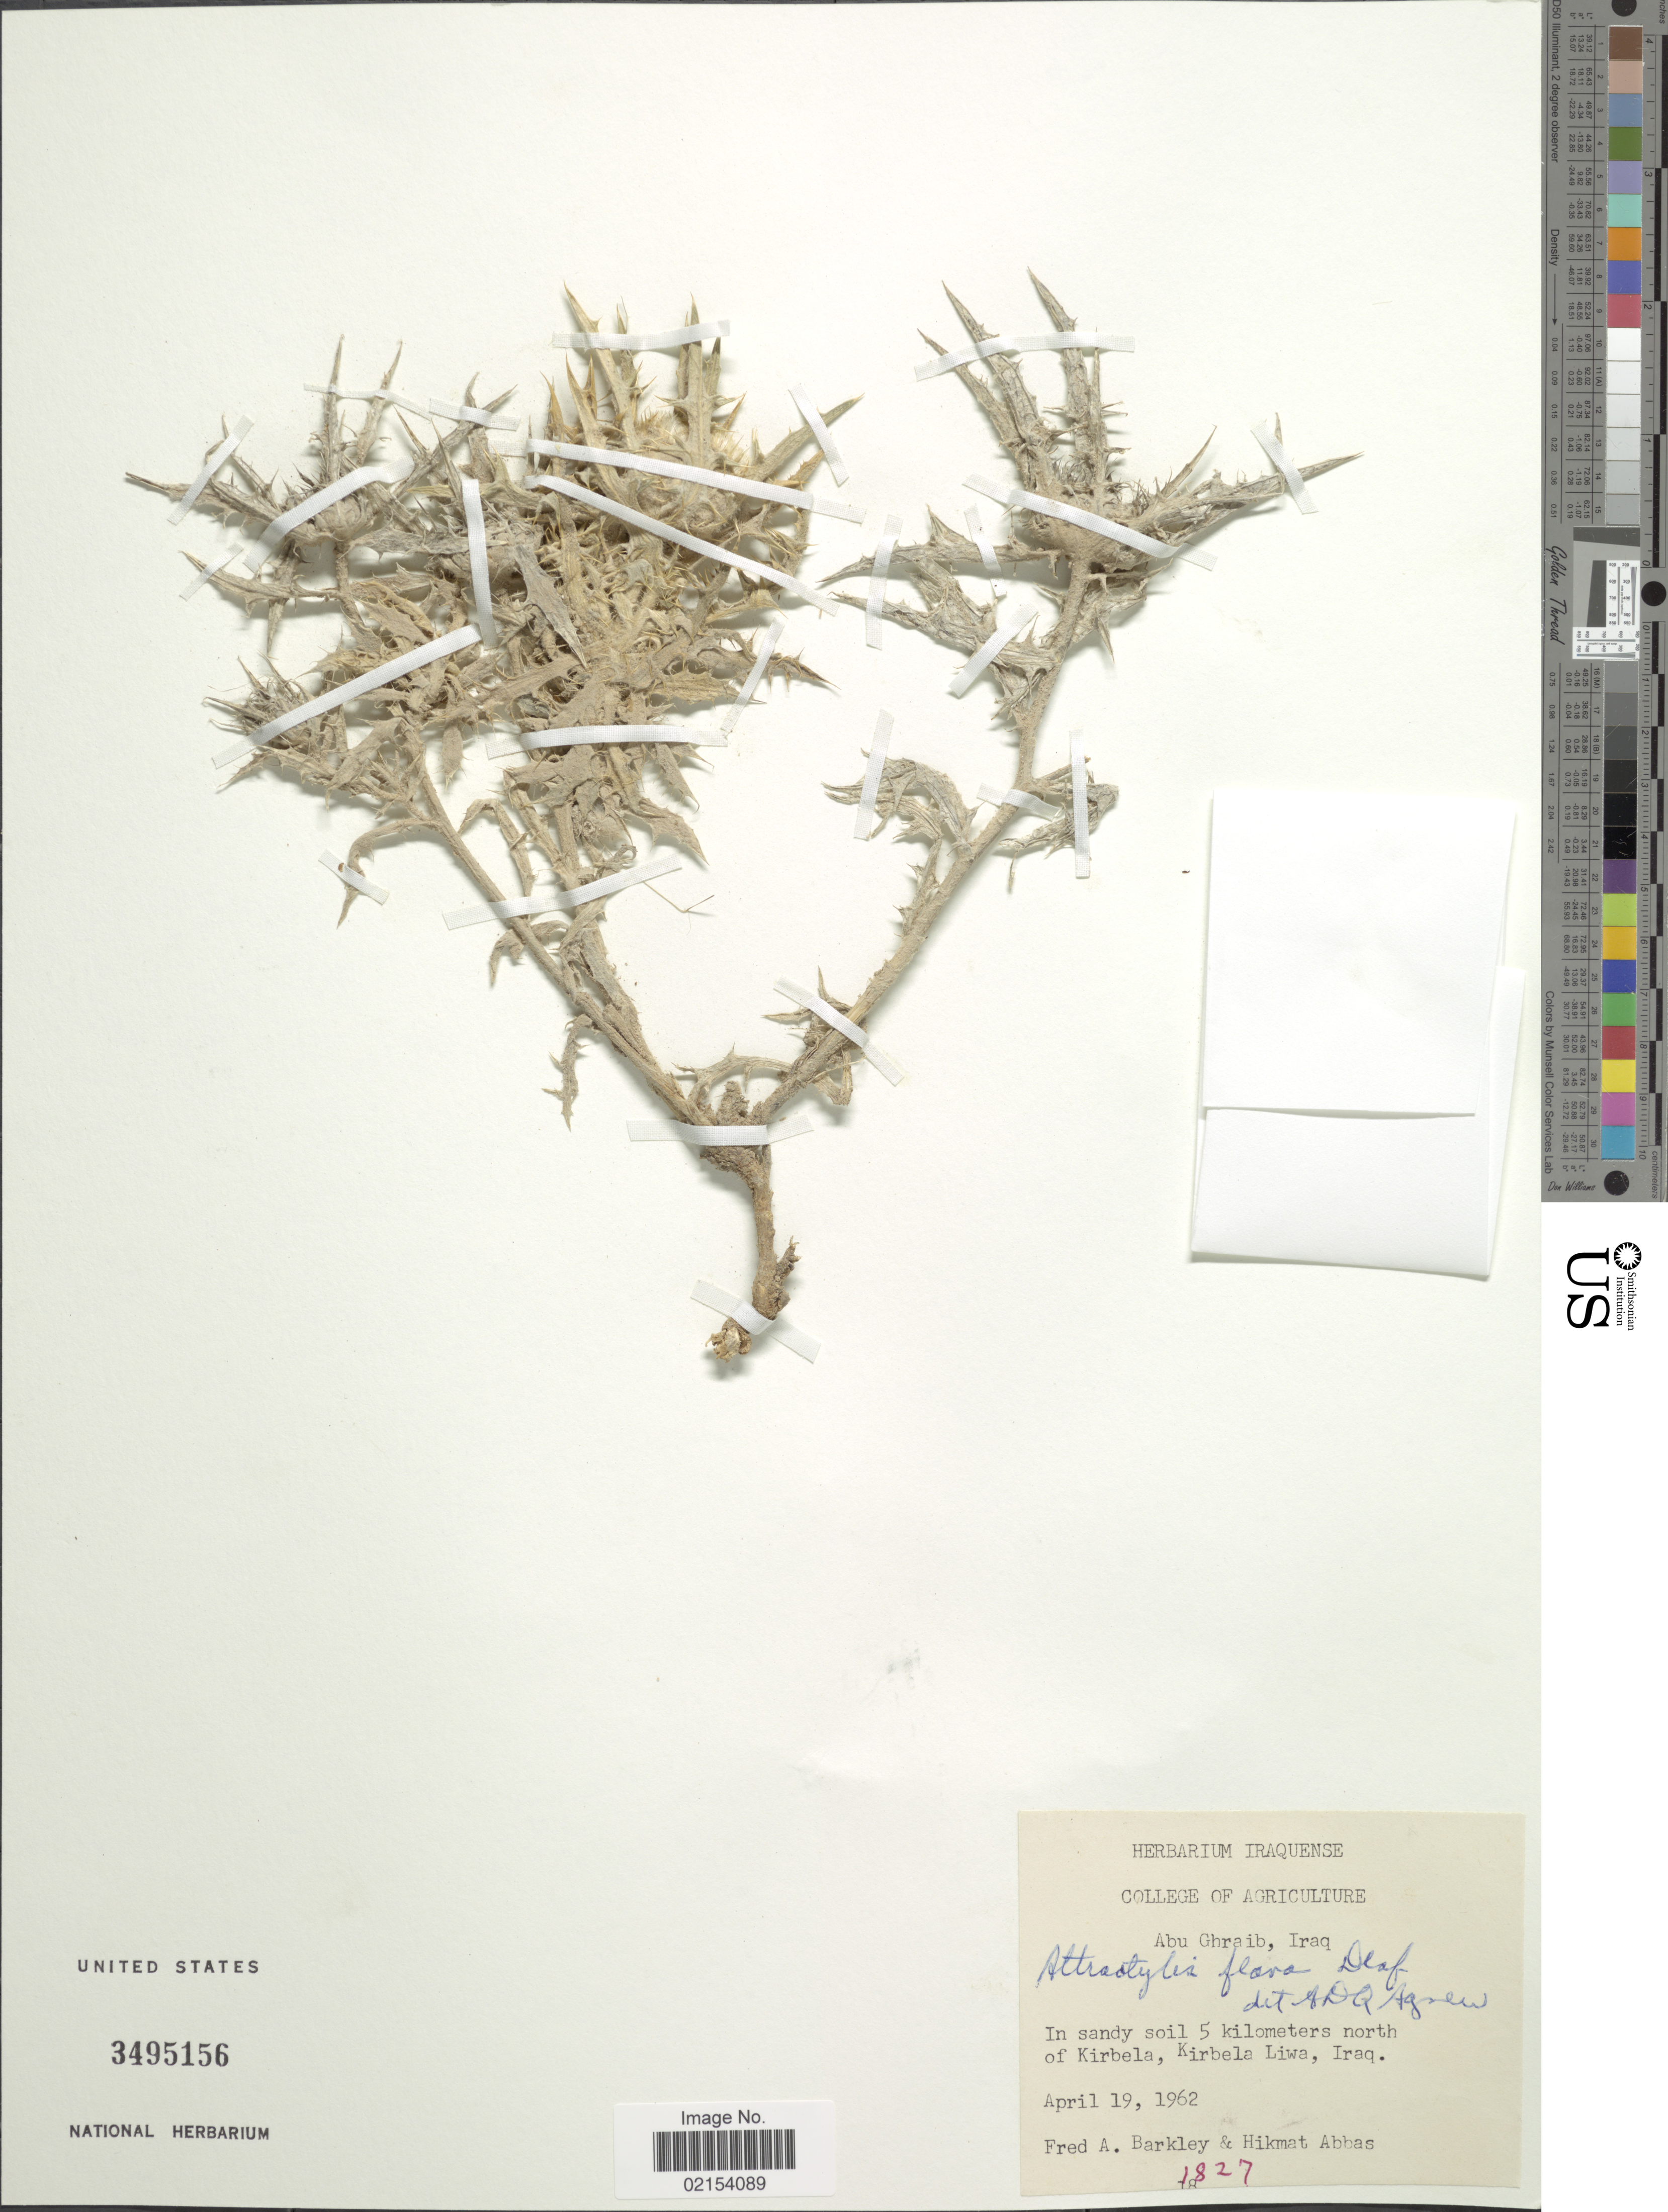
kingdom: Plantae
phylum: Tracheophyta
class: Magnoliopsida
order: Asterales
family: Asteraceae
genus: Atractylis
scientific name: Atractylis carduus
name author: (Forssk.) C. Chr.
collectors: F. A. Barkley & H. Abbas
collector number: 1827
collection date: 1962-04-19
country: Iraq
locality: Abu Ghraib. 5 kilometers north of Kirbela, Kirbela Liwa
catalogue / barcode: US 3495156